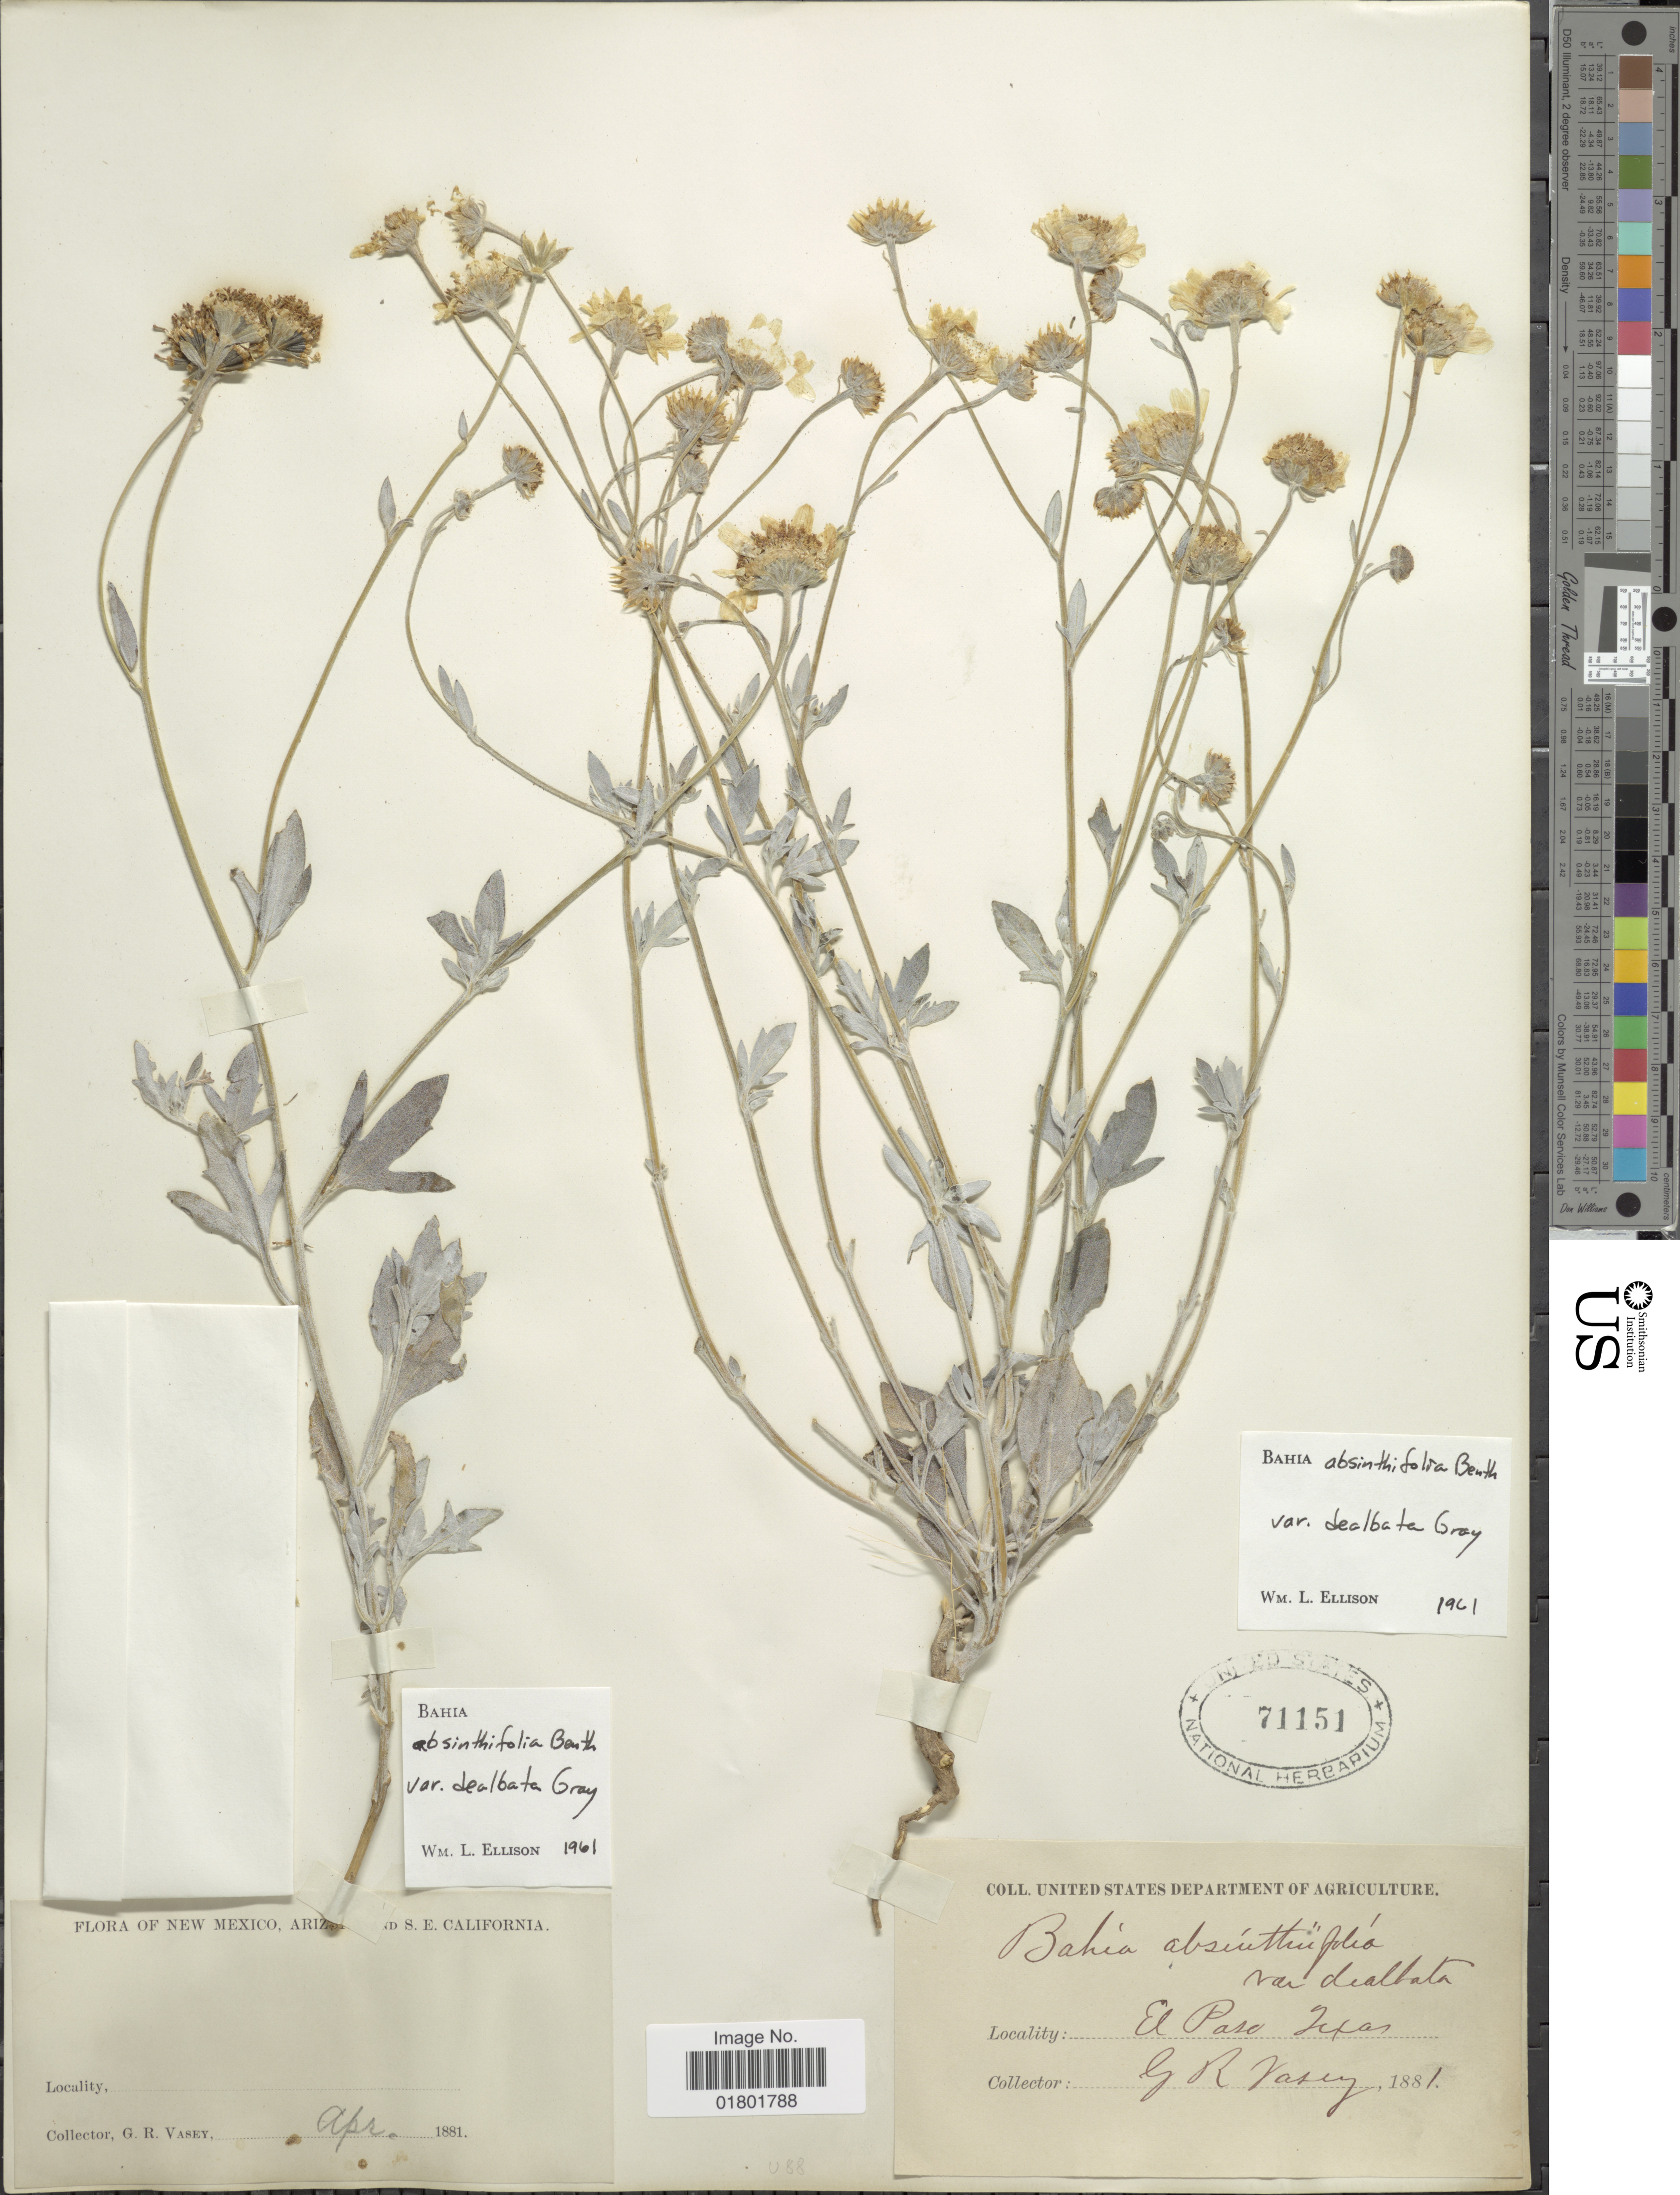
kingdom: Plantae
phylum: Tracheophyta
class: Magnoliopsida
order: Asterales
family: Asteraceae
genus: Bahia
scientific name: Bahia absinthifolia var. dealbata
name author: A. Gray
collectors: G. R. Vasey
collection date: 1881-04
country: United States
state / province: Texas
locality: El Paso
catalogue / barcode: US 71151